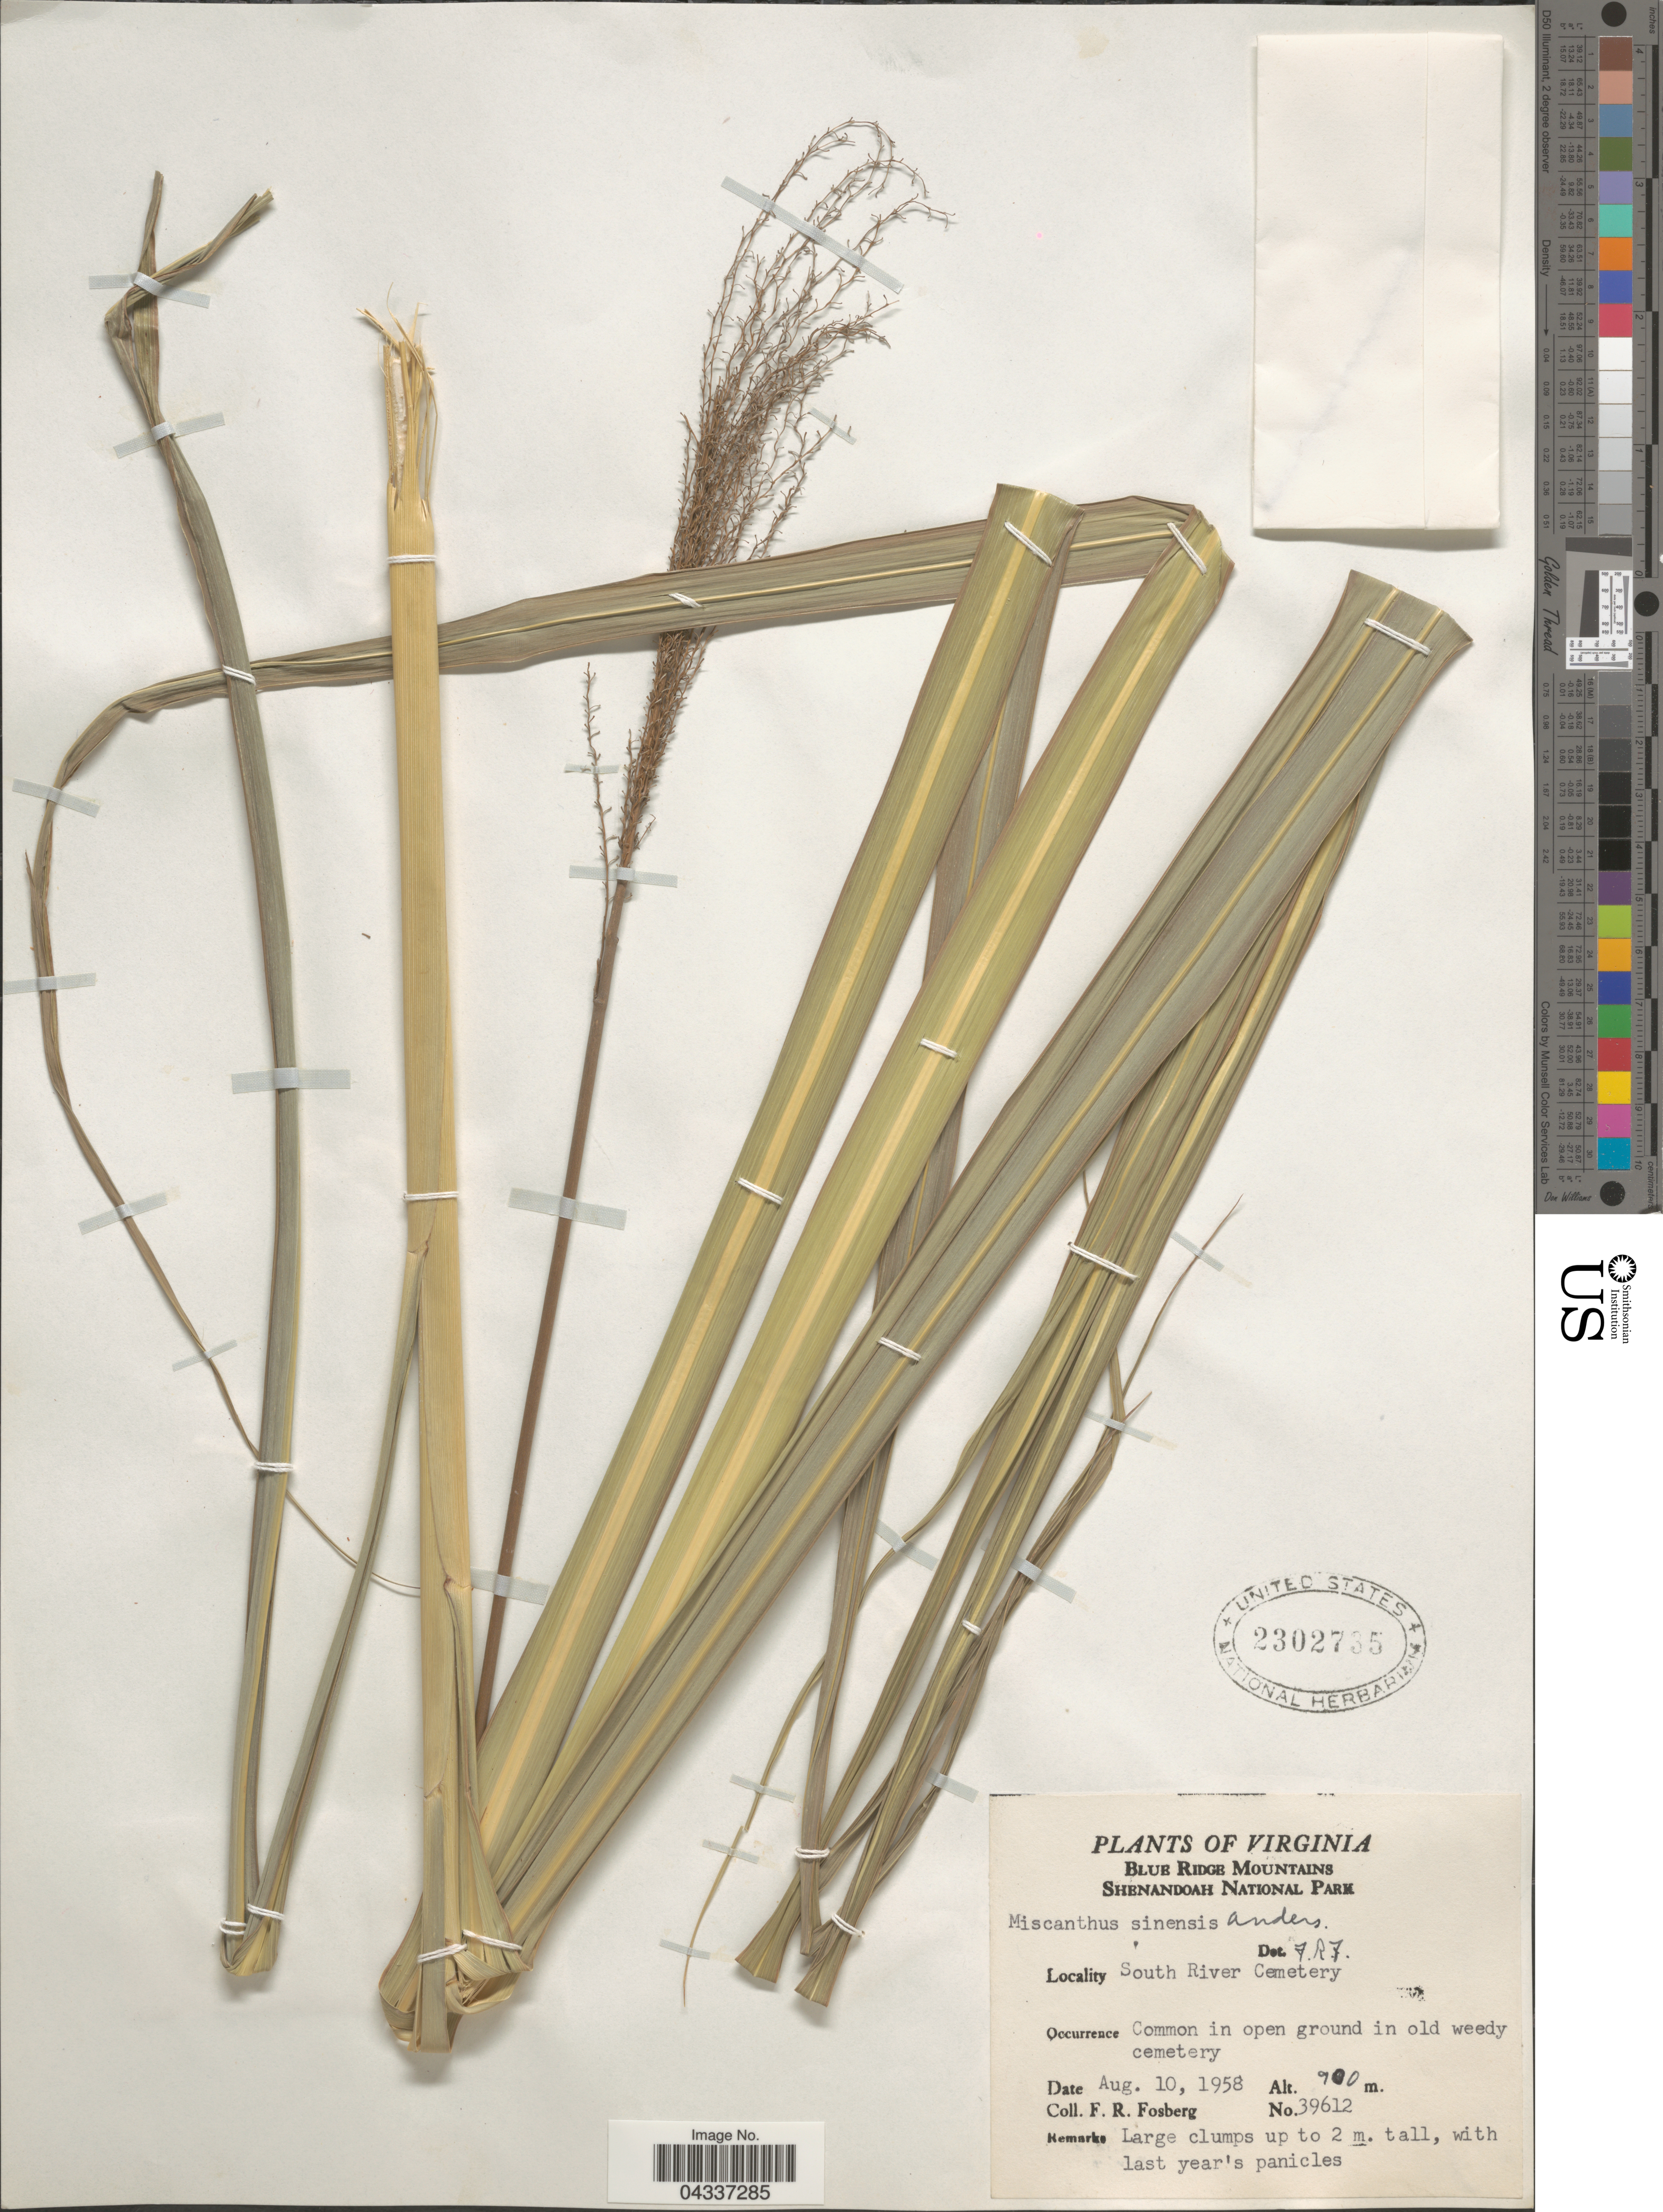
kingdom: Plantae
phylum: Tracheophyta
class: Liliopsida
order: Poales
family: Poaceae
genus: Miscanthus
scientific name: Miscanthus sinensis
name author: Andersson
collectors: F. R. Fosberg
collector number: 39612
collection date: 1958-08-10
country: United States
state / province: Virginia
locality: Blue Ridge Mountains. Shenandoah National Park. South River Cemetery.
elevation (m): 900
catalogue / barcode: US 2302735